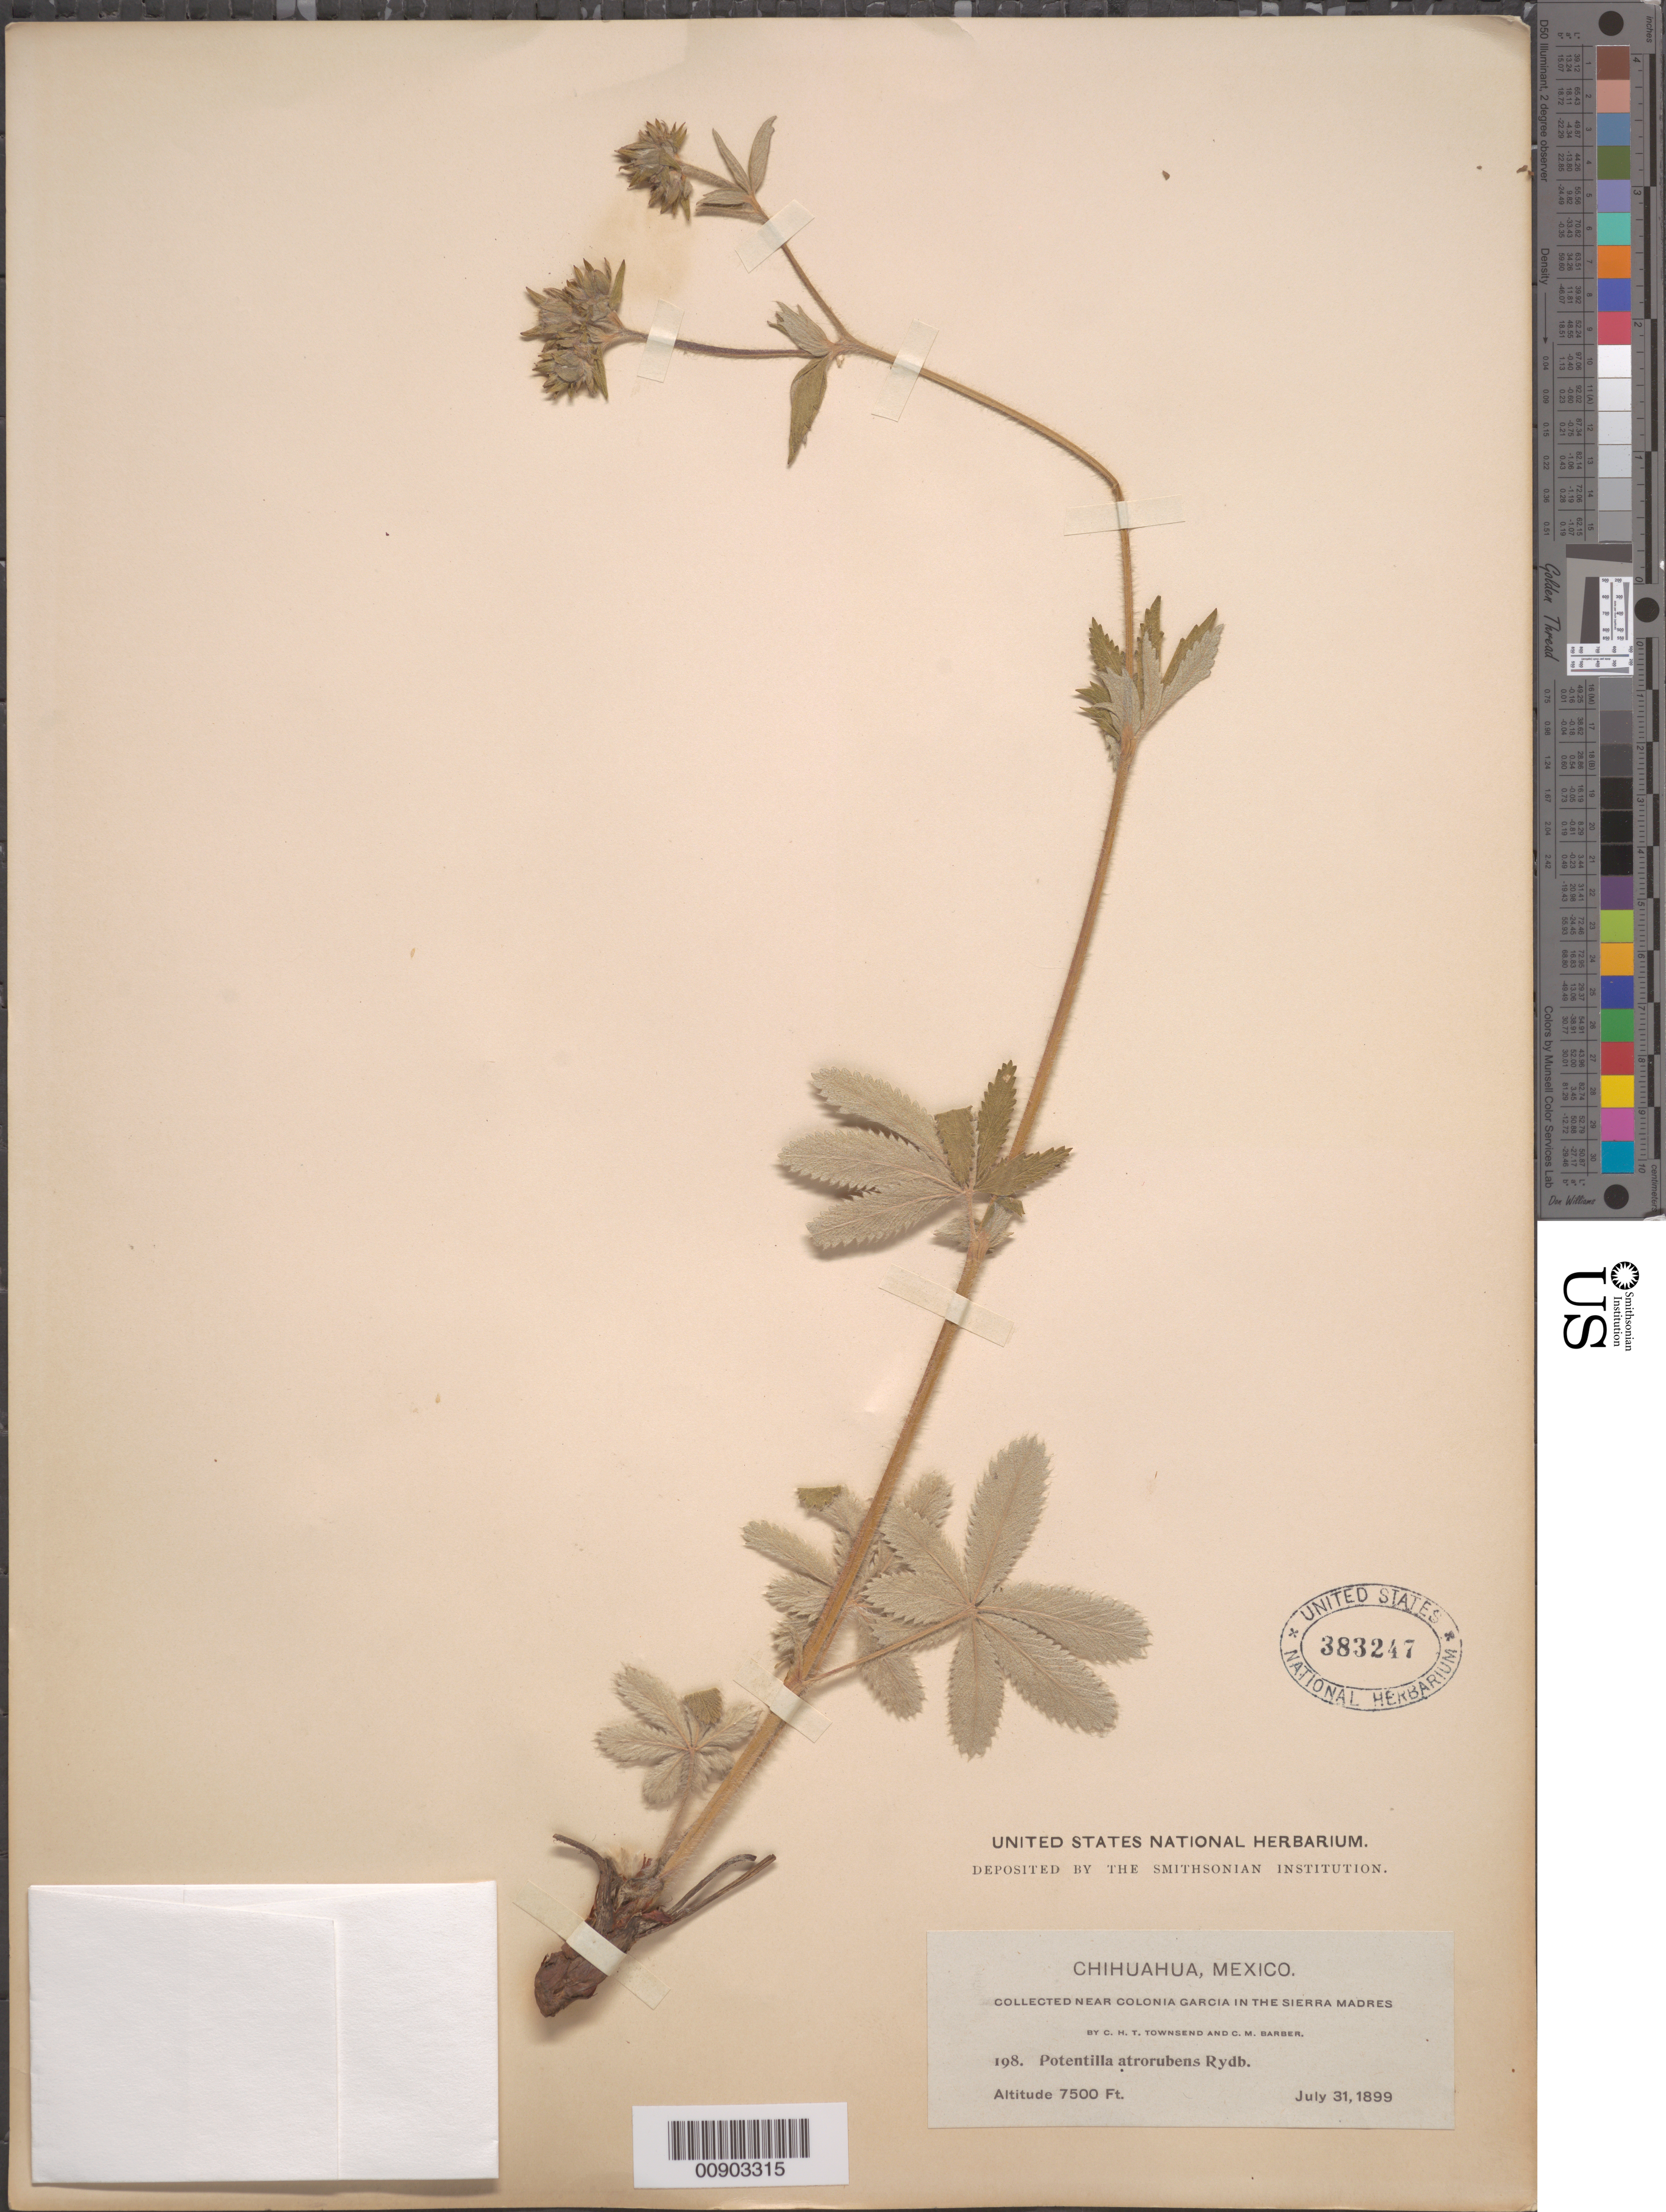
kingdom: Plantae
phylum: Tracheophyta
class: Magnoliopsida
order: Rosales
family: Rosaceae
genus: Potentilla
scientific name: Potentilla atrorubens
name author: Rydb.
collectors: C. H. T. Townsend & C. Barber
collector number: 198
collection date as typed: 31 Jul 1899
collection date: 1899-07-31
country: Mexico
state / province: Chihuahua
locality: Near Colonia García in the Sierra Madre, Chihuahua.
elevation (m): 2286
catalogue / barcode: US 383247